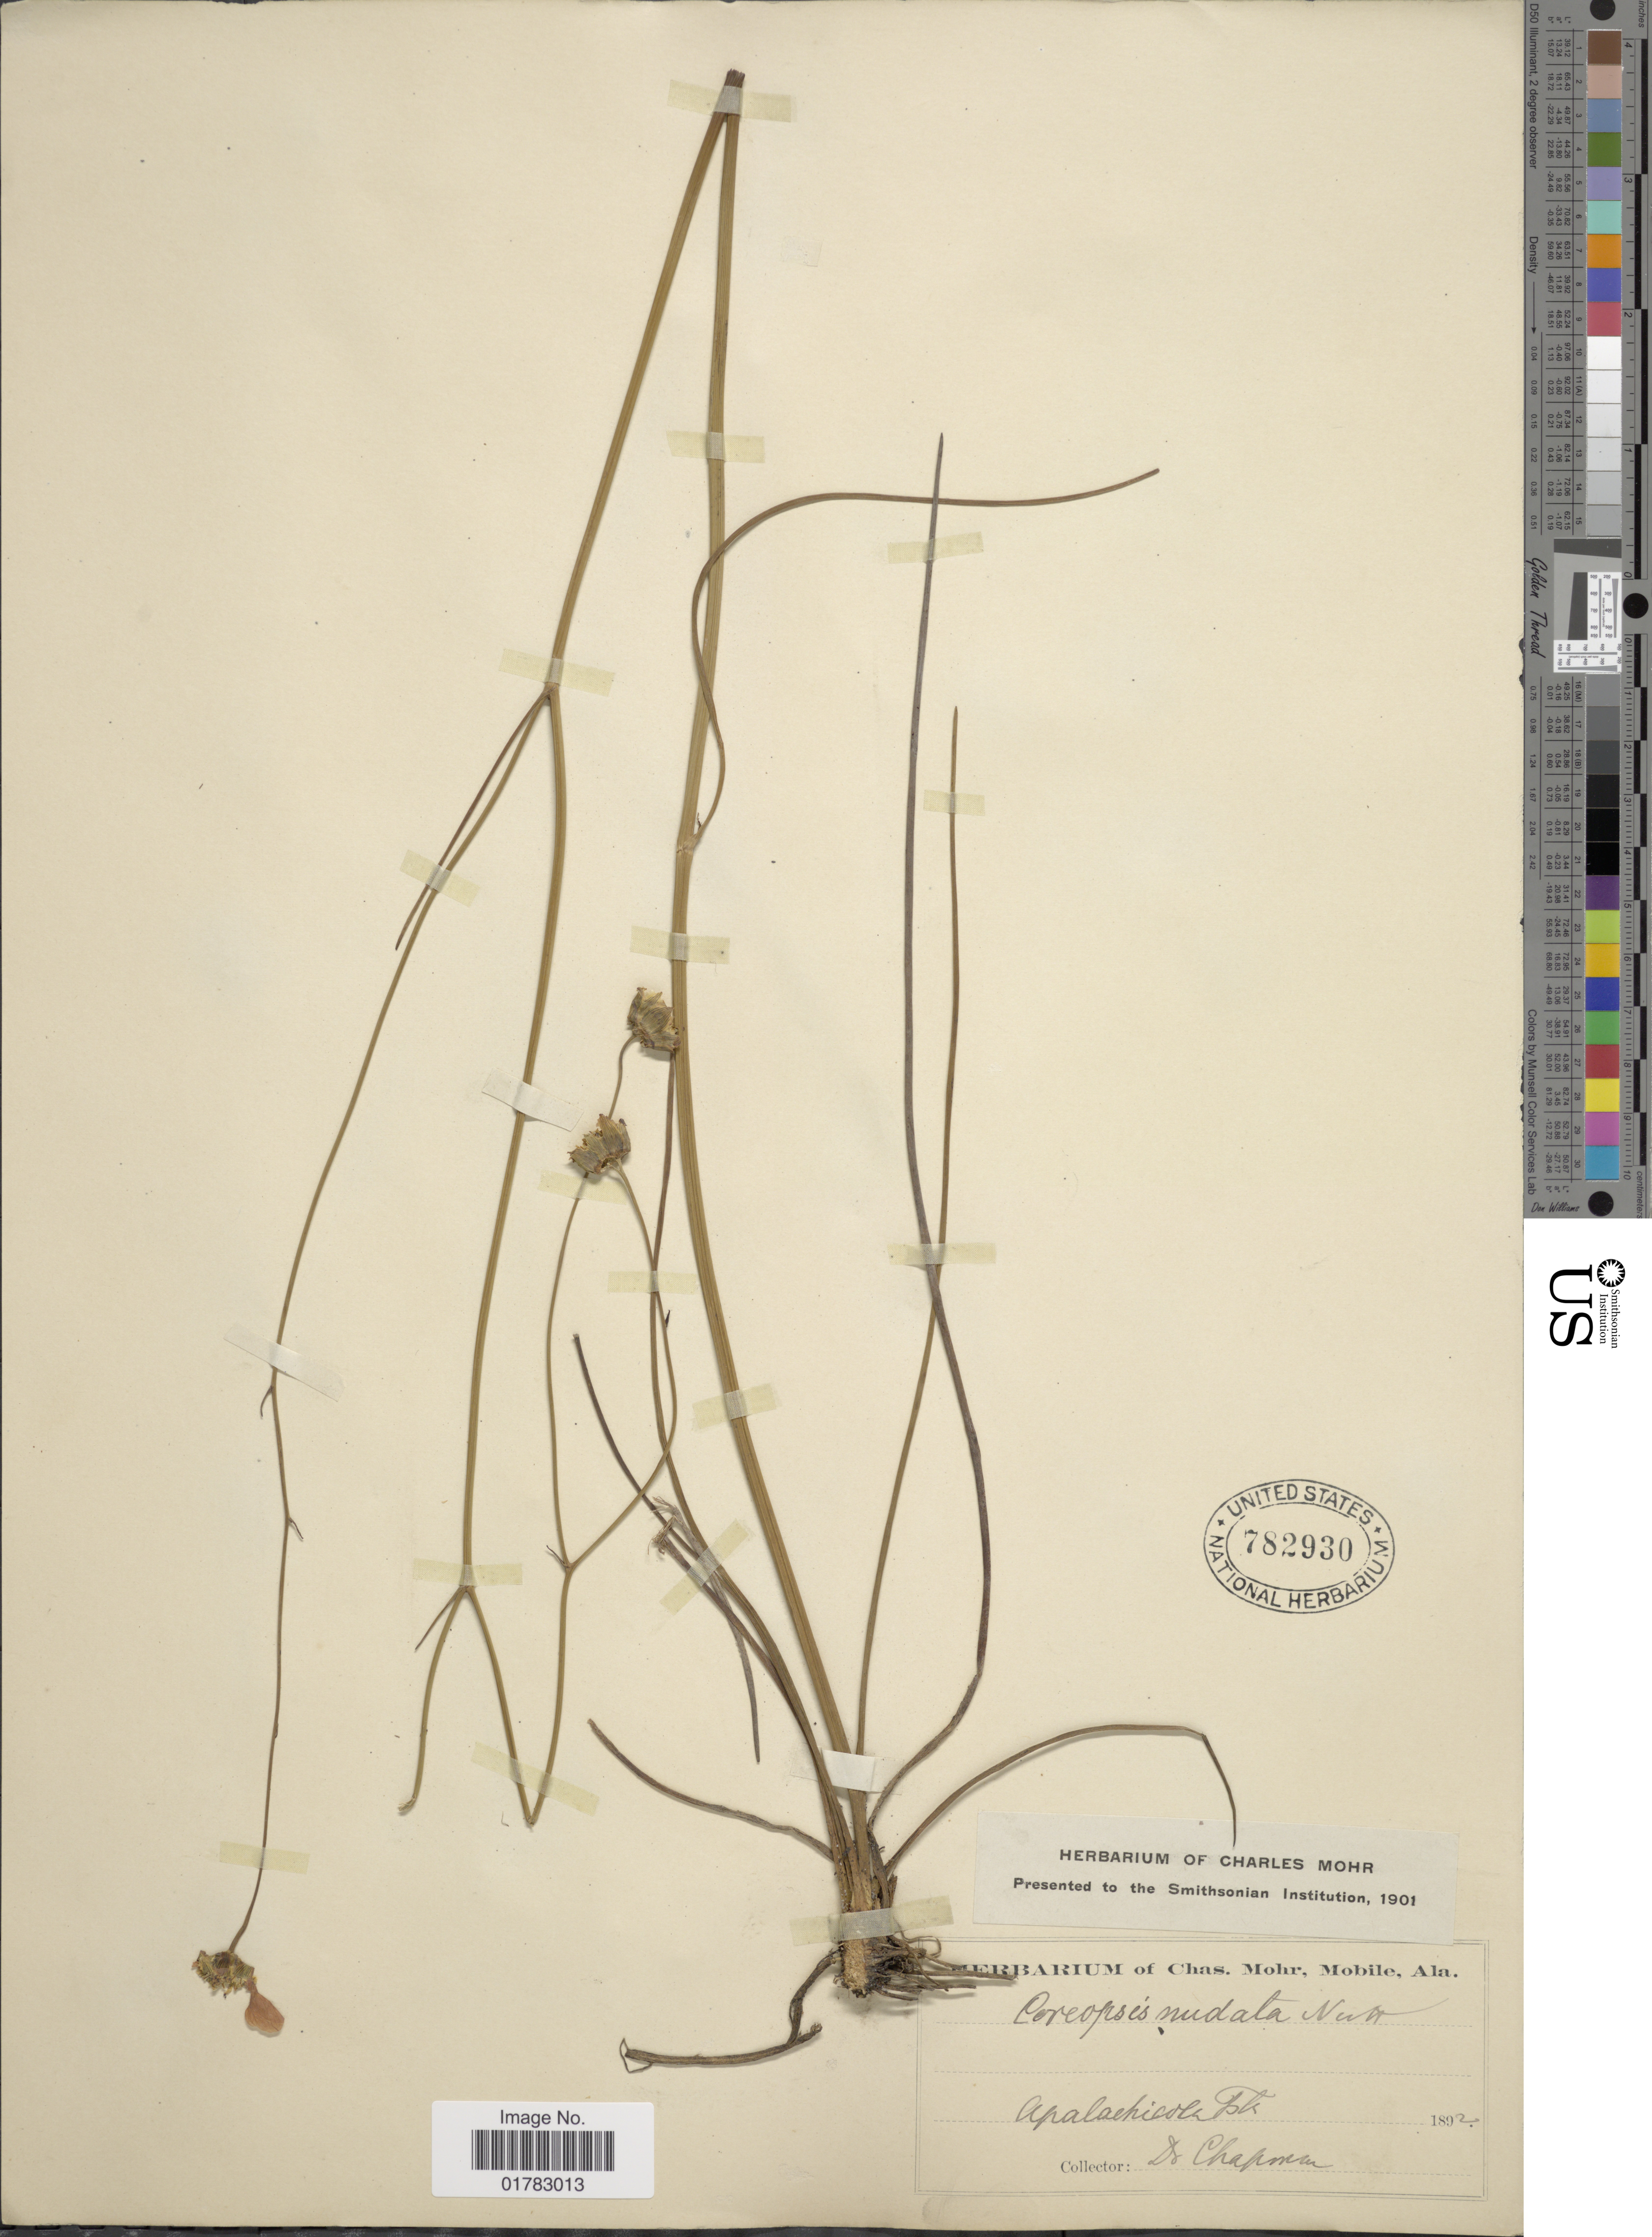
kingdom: Plantae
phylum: Tracheophyta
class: Magnoliopsida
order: Asterales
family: Asteraceae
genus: Coreopsis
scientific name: Coreopsis nudatus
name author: Nutt.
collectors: A. Chapman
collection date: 1892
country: United States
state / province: Florida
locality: Apalachicola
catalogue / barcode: US 782930